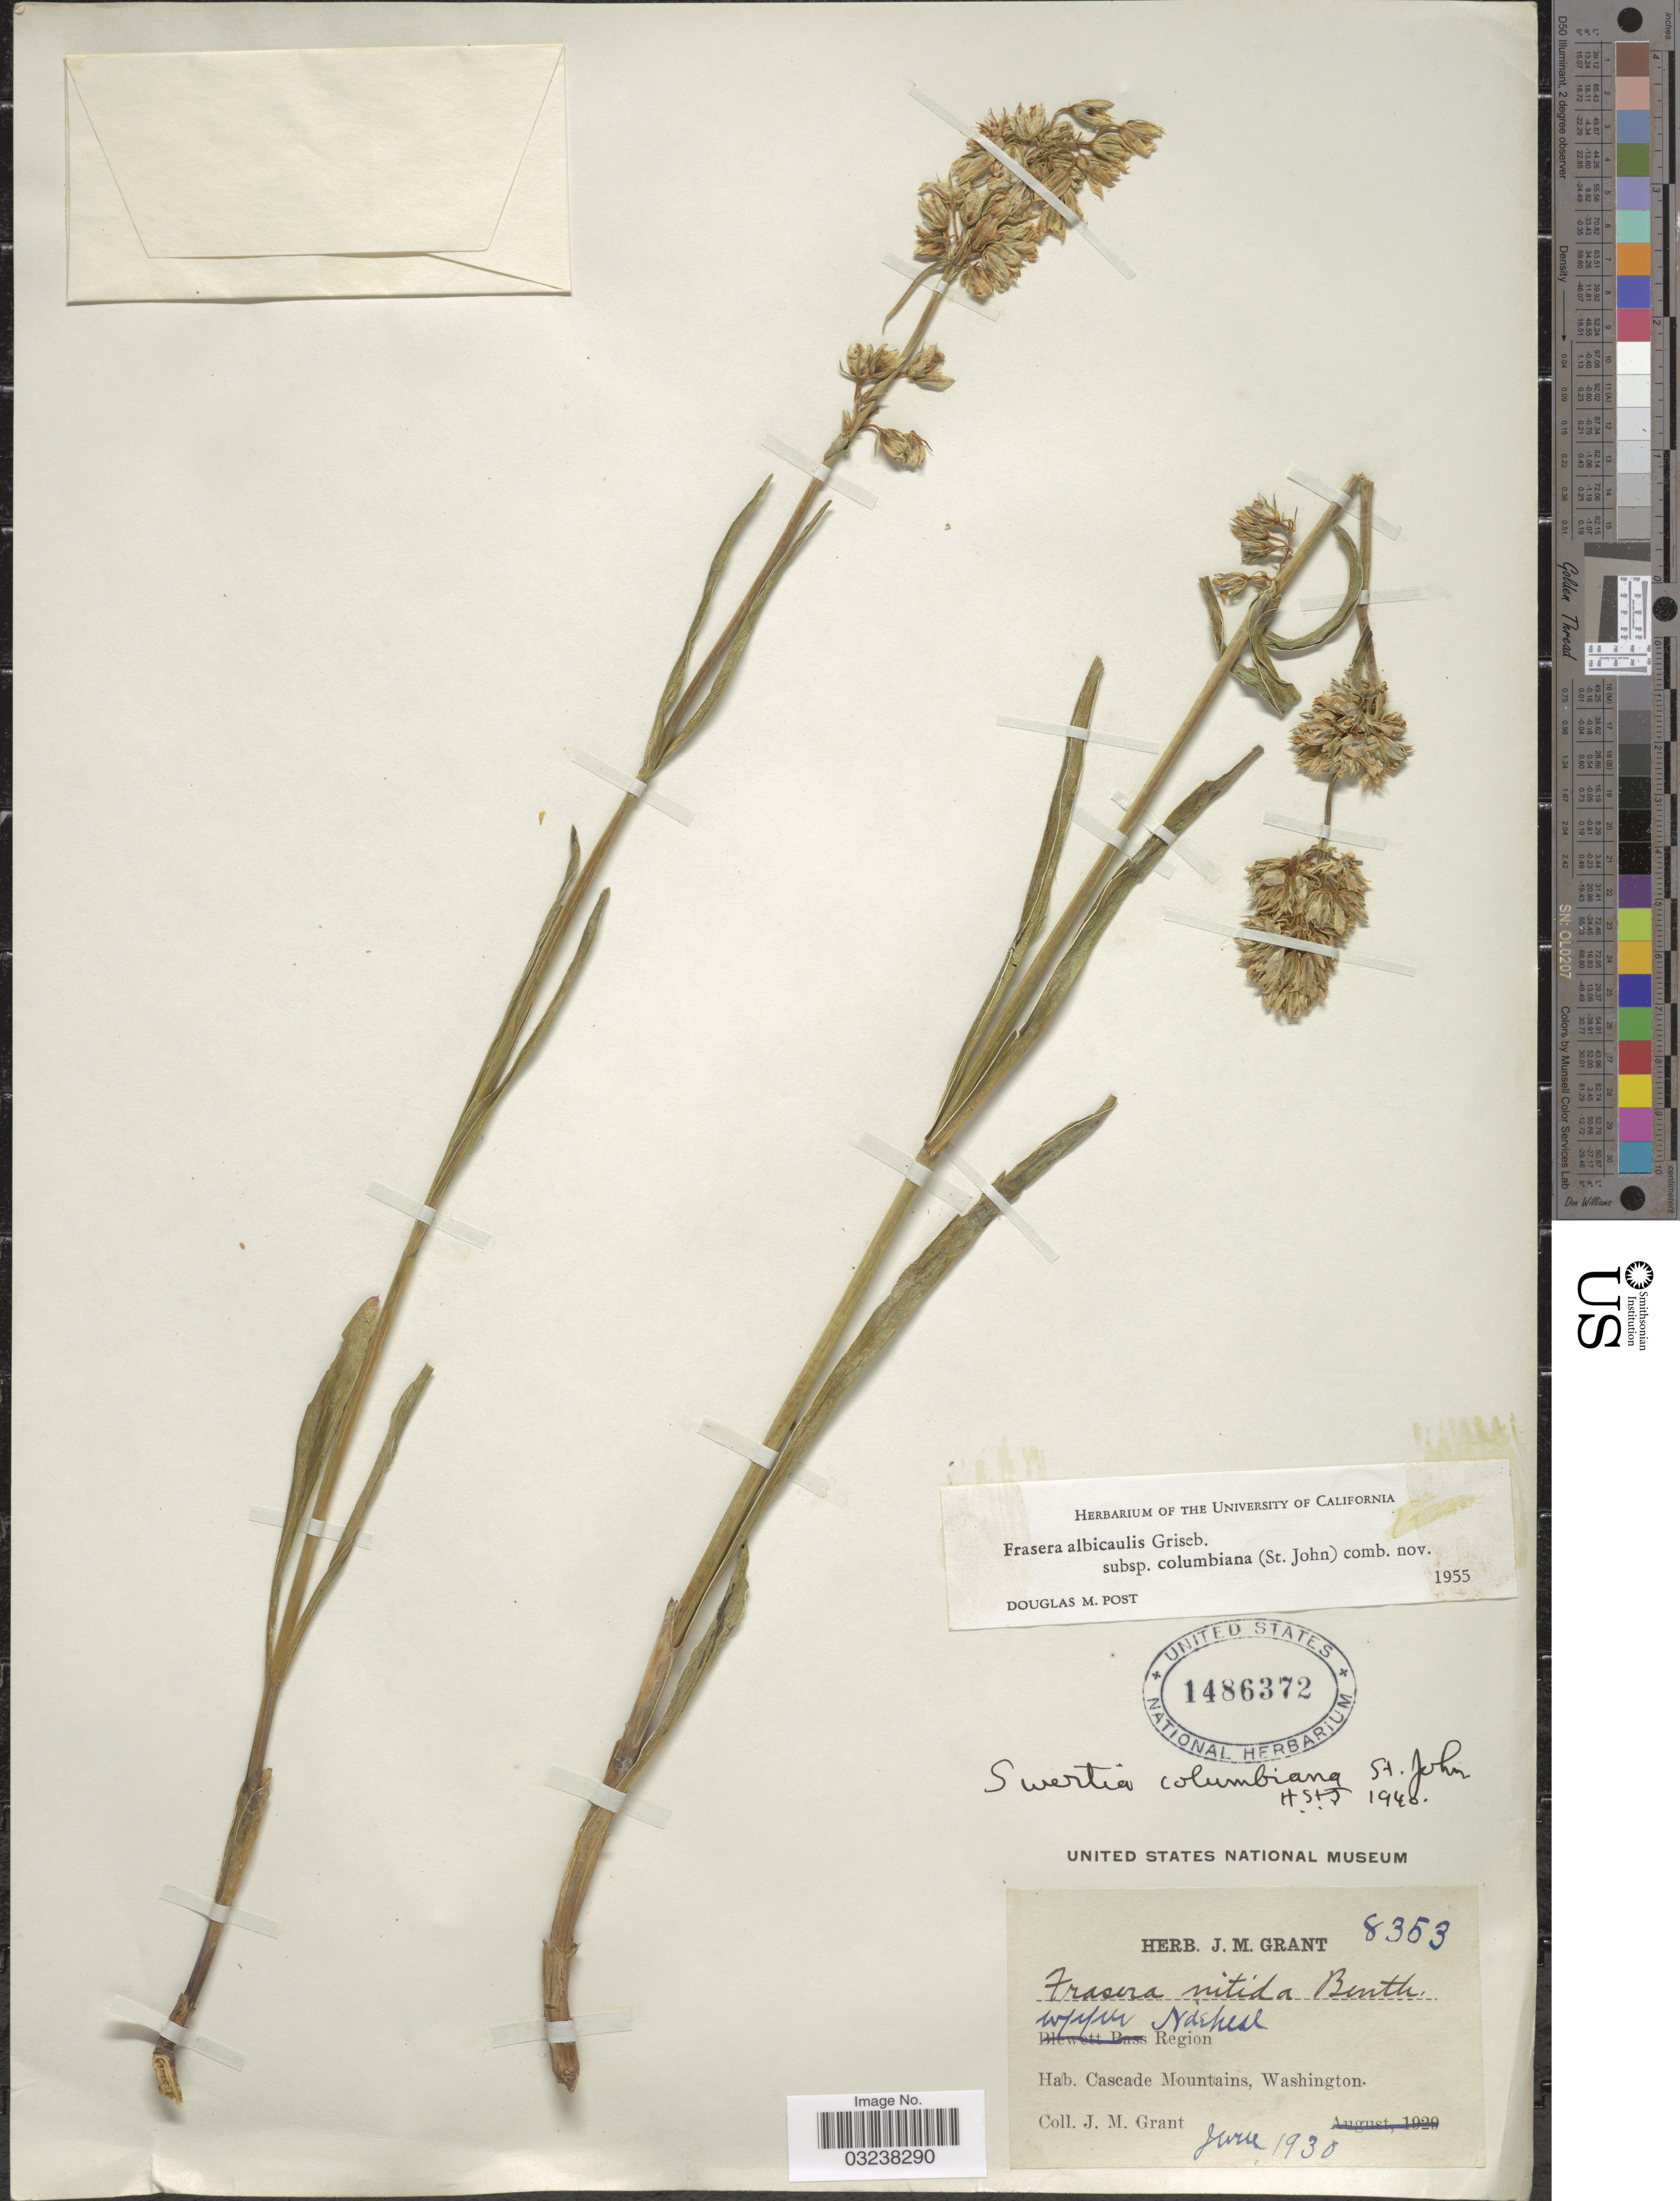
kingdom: Plantae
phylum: Tracheophyta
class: Magnoliopsida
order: Gentianales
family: Gentianaceae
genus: Swertia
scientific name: Swertia albicaulis var. columbiana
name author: (H. St. John) J.S. Pringle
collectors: J. M. Grant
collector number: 8353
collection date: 1930-06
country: United States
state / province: Washington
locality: Upper Naches Region. Cascade Mountains.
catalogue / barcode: US 1486372